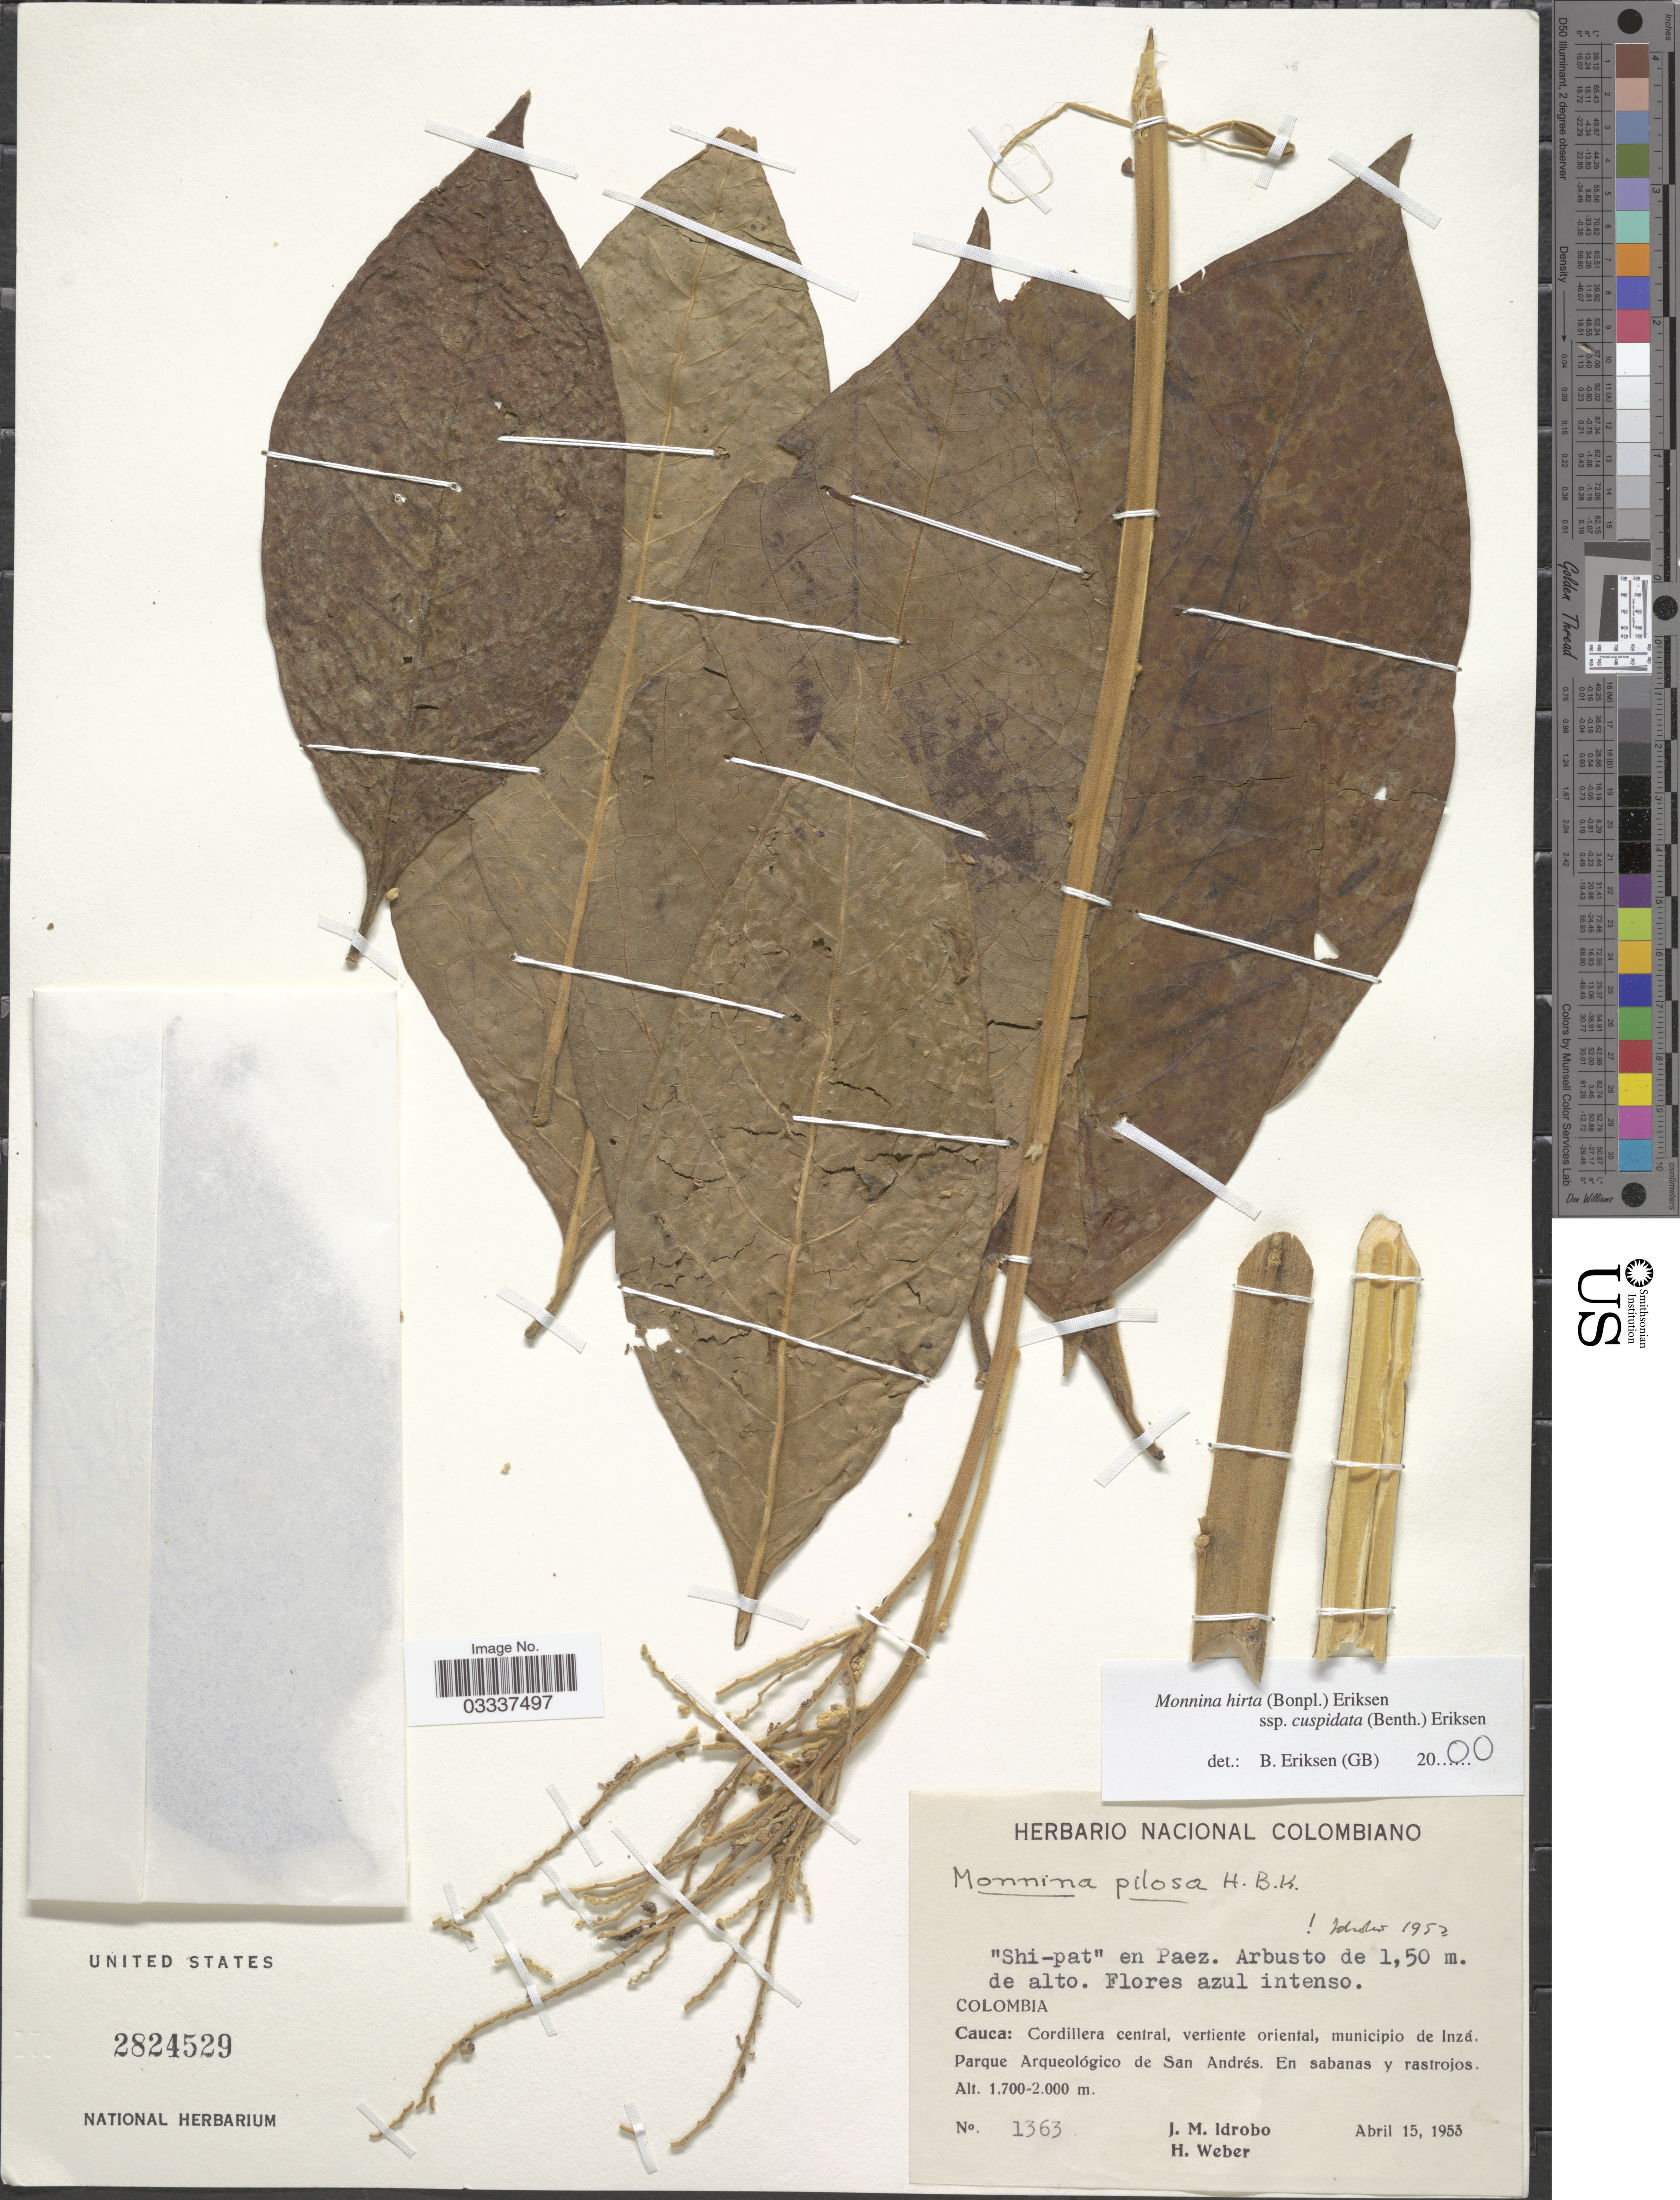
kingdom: Plantae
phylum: Tracheophyta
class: Magnoliopsida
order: Fabales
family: Polygalaceae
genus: Monnina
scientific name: Monnina hirta subsp. cuspidata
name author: (Benth.) B. Eriksen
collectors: J. M. Idrobo & H. Weber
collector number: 1363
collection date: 1953-04-15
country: Colombia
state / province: Cauca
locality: Cordillera central, vertiente oriental, municipio de Inzá. Parque Arqueológico de San Andrés.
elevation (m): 1700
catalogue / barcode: US 2824529